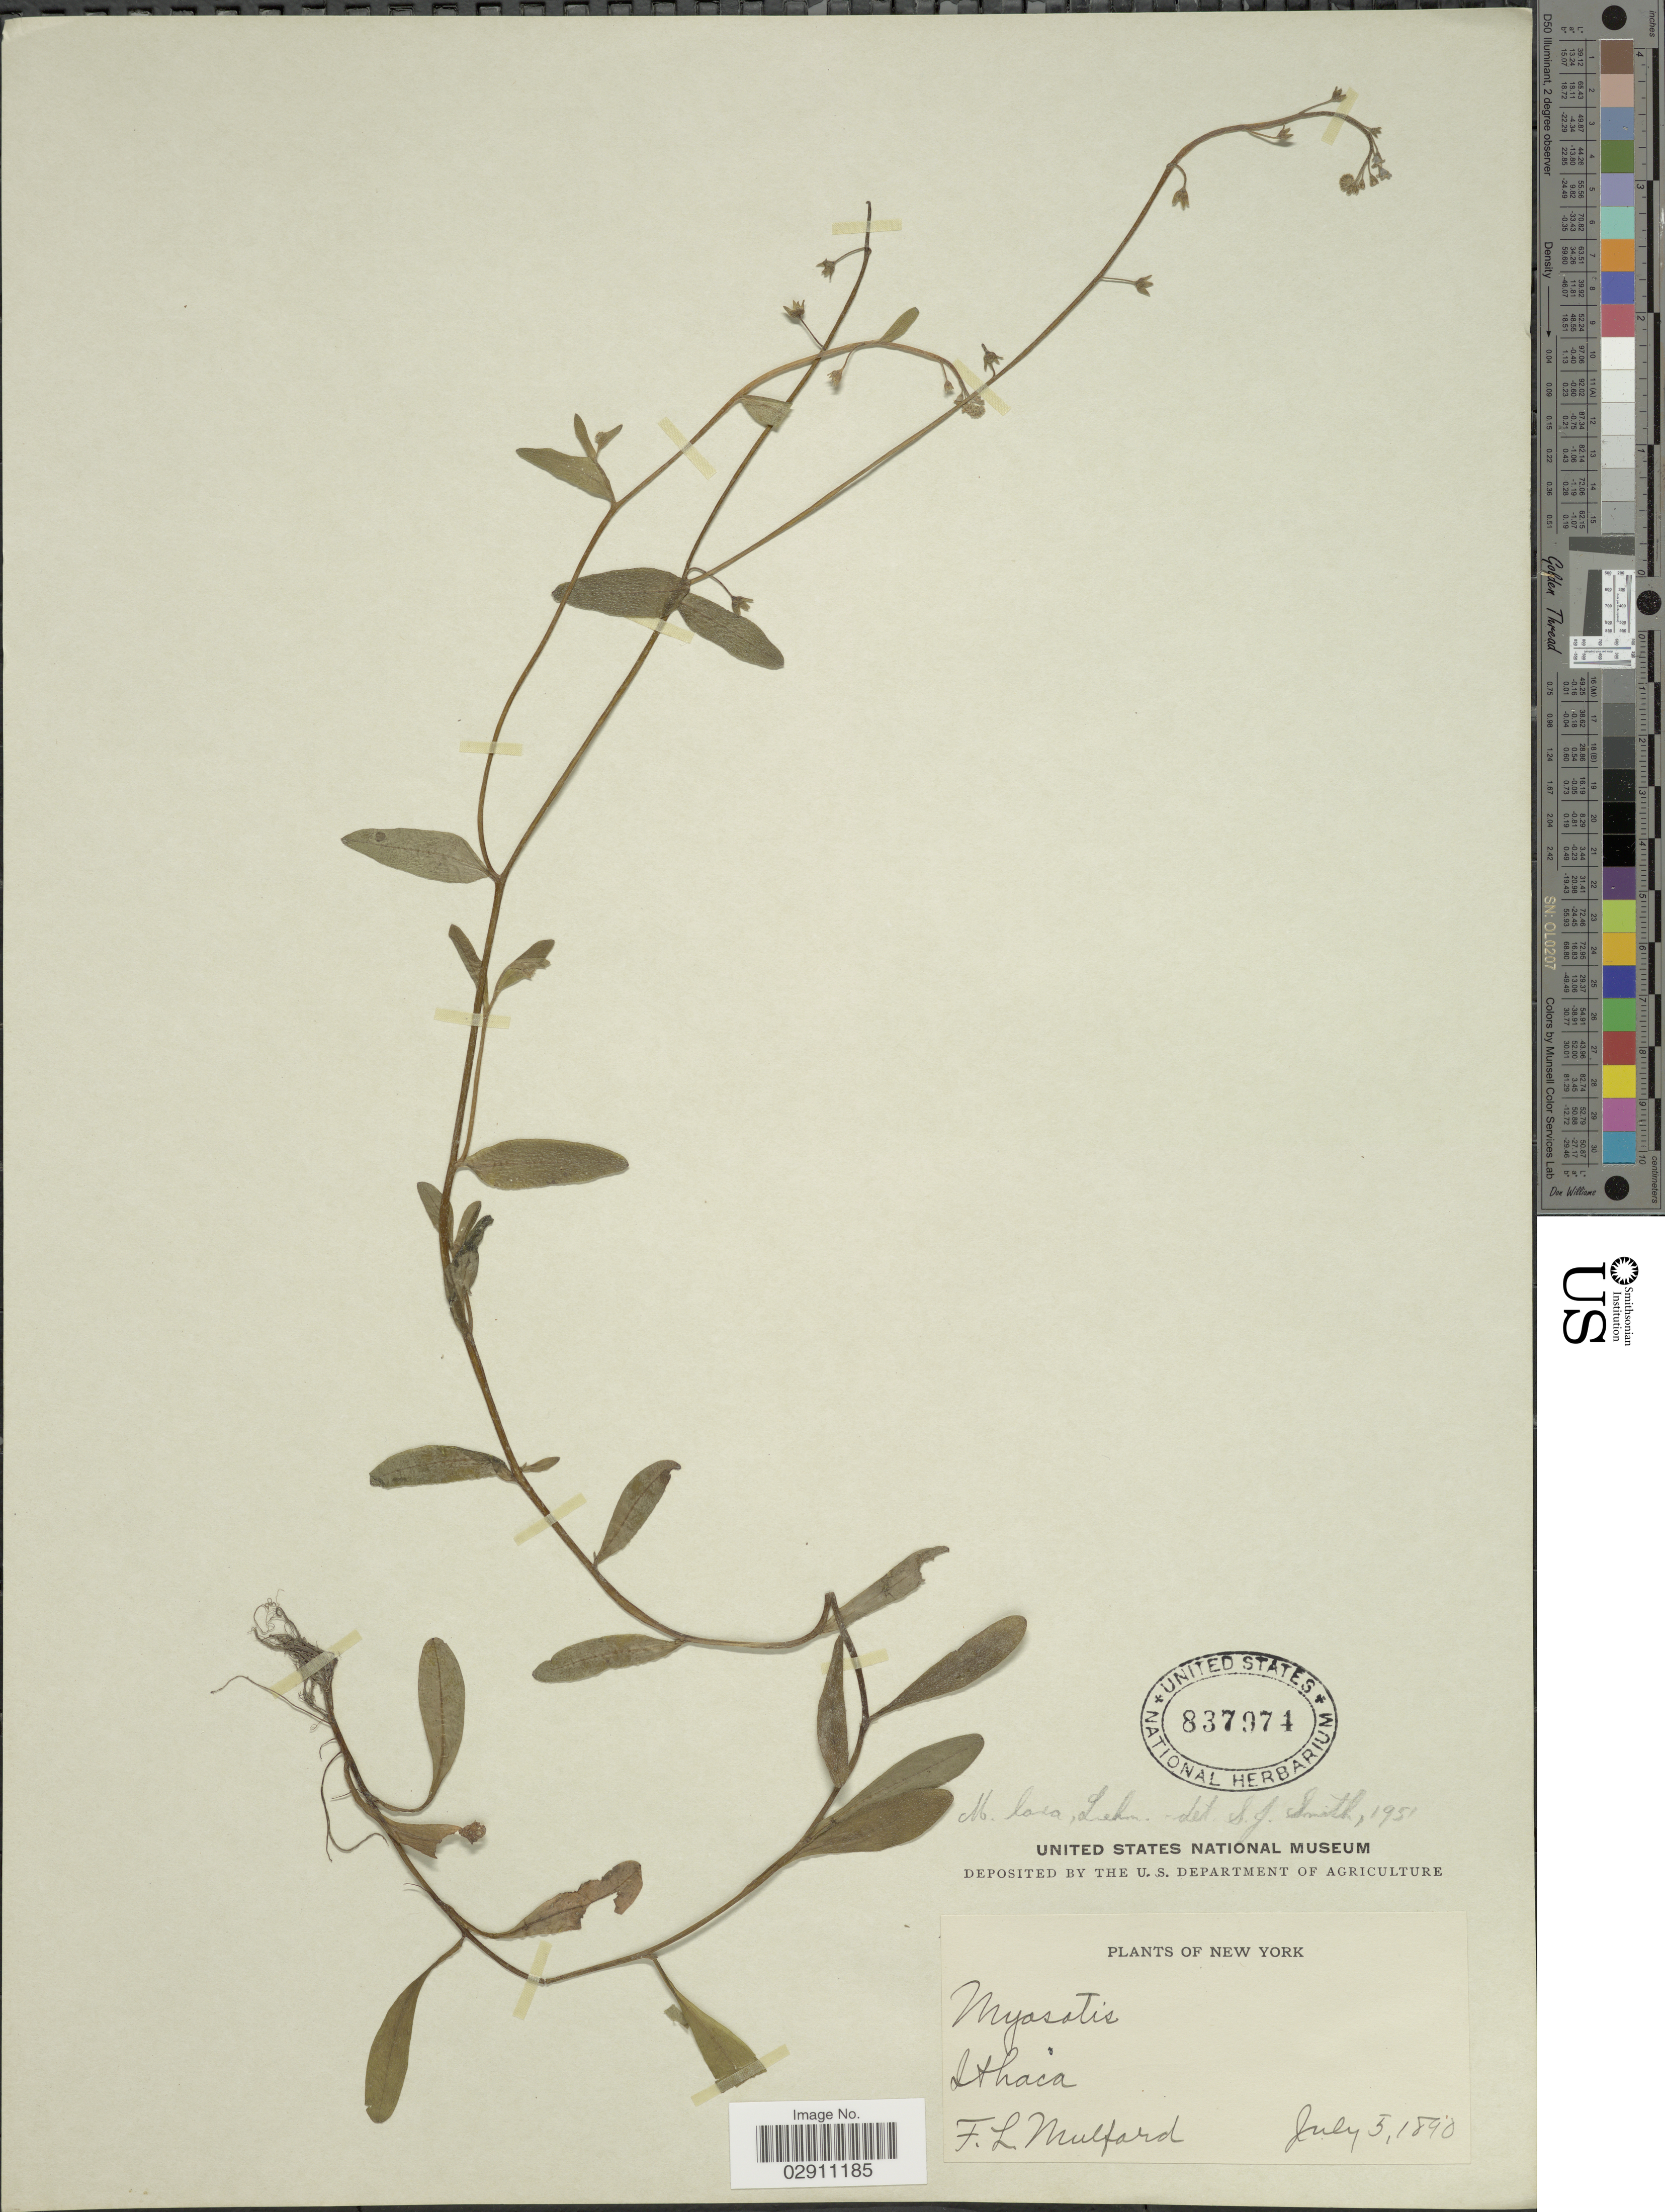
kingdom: Plantae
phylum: Tracheophyta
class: Magnoliopsida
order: Boraginales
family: Boraginaceae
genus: Myosotis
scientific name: Myosotis laxa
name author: F. Lehm.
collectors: F. Mulfard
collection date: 1890-07-05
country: United States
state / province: New York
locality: Ithaca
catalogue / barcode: US 837974